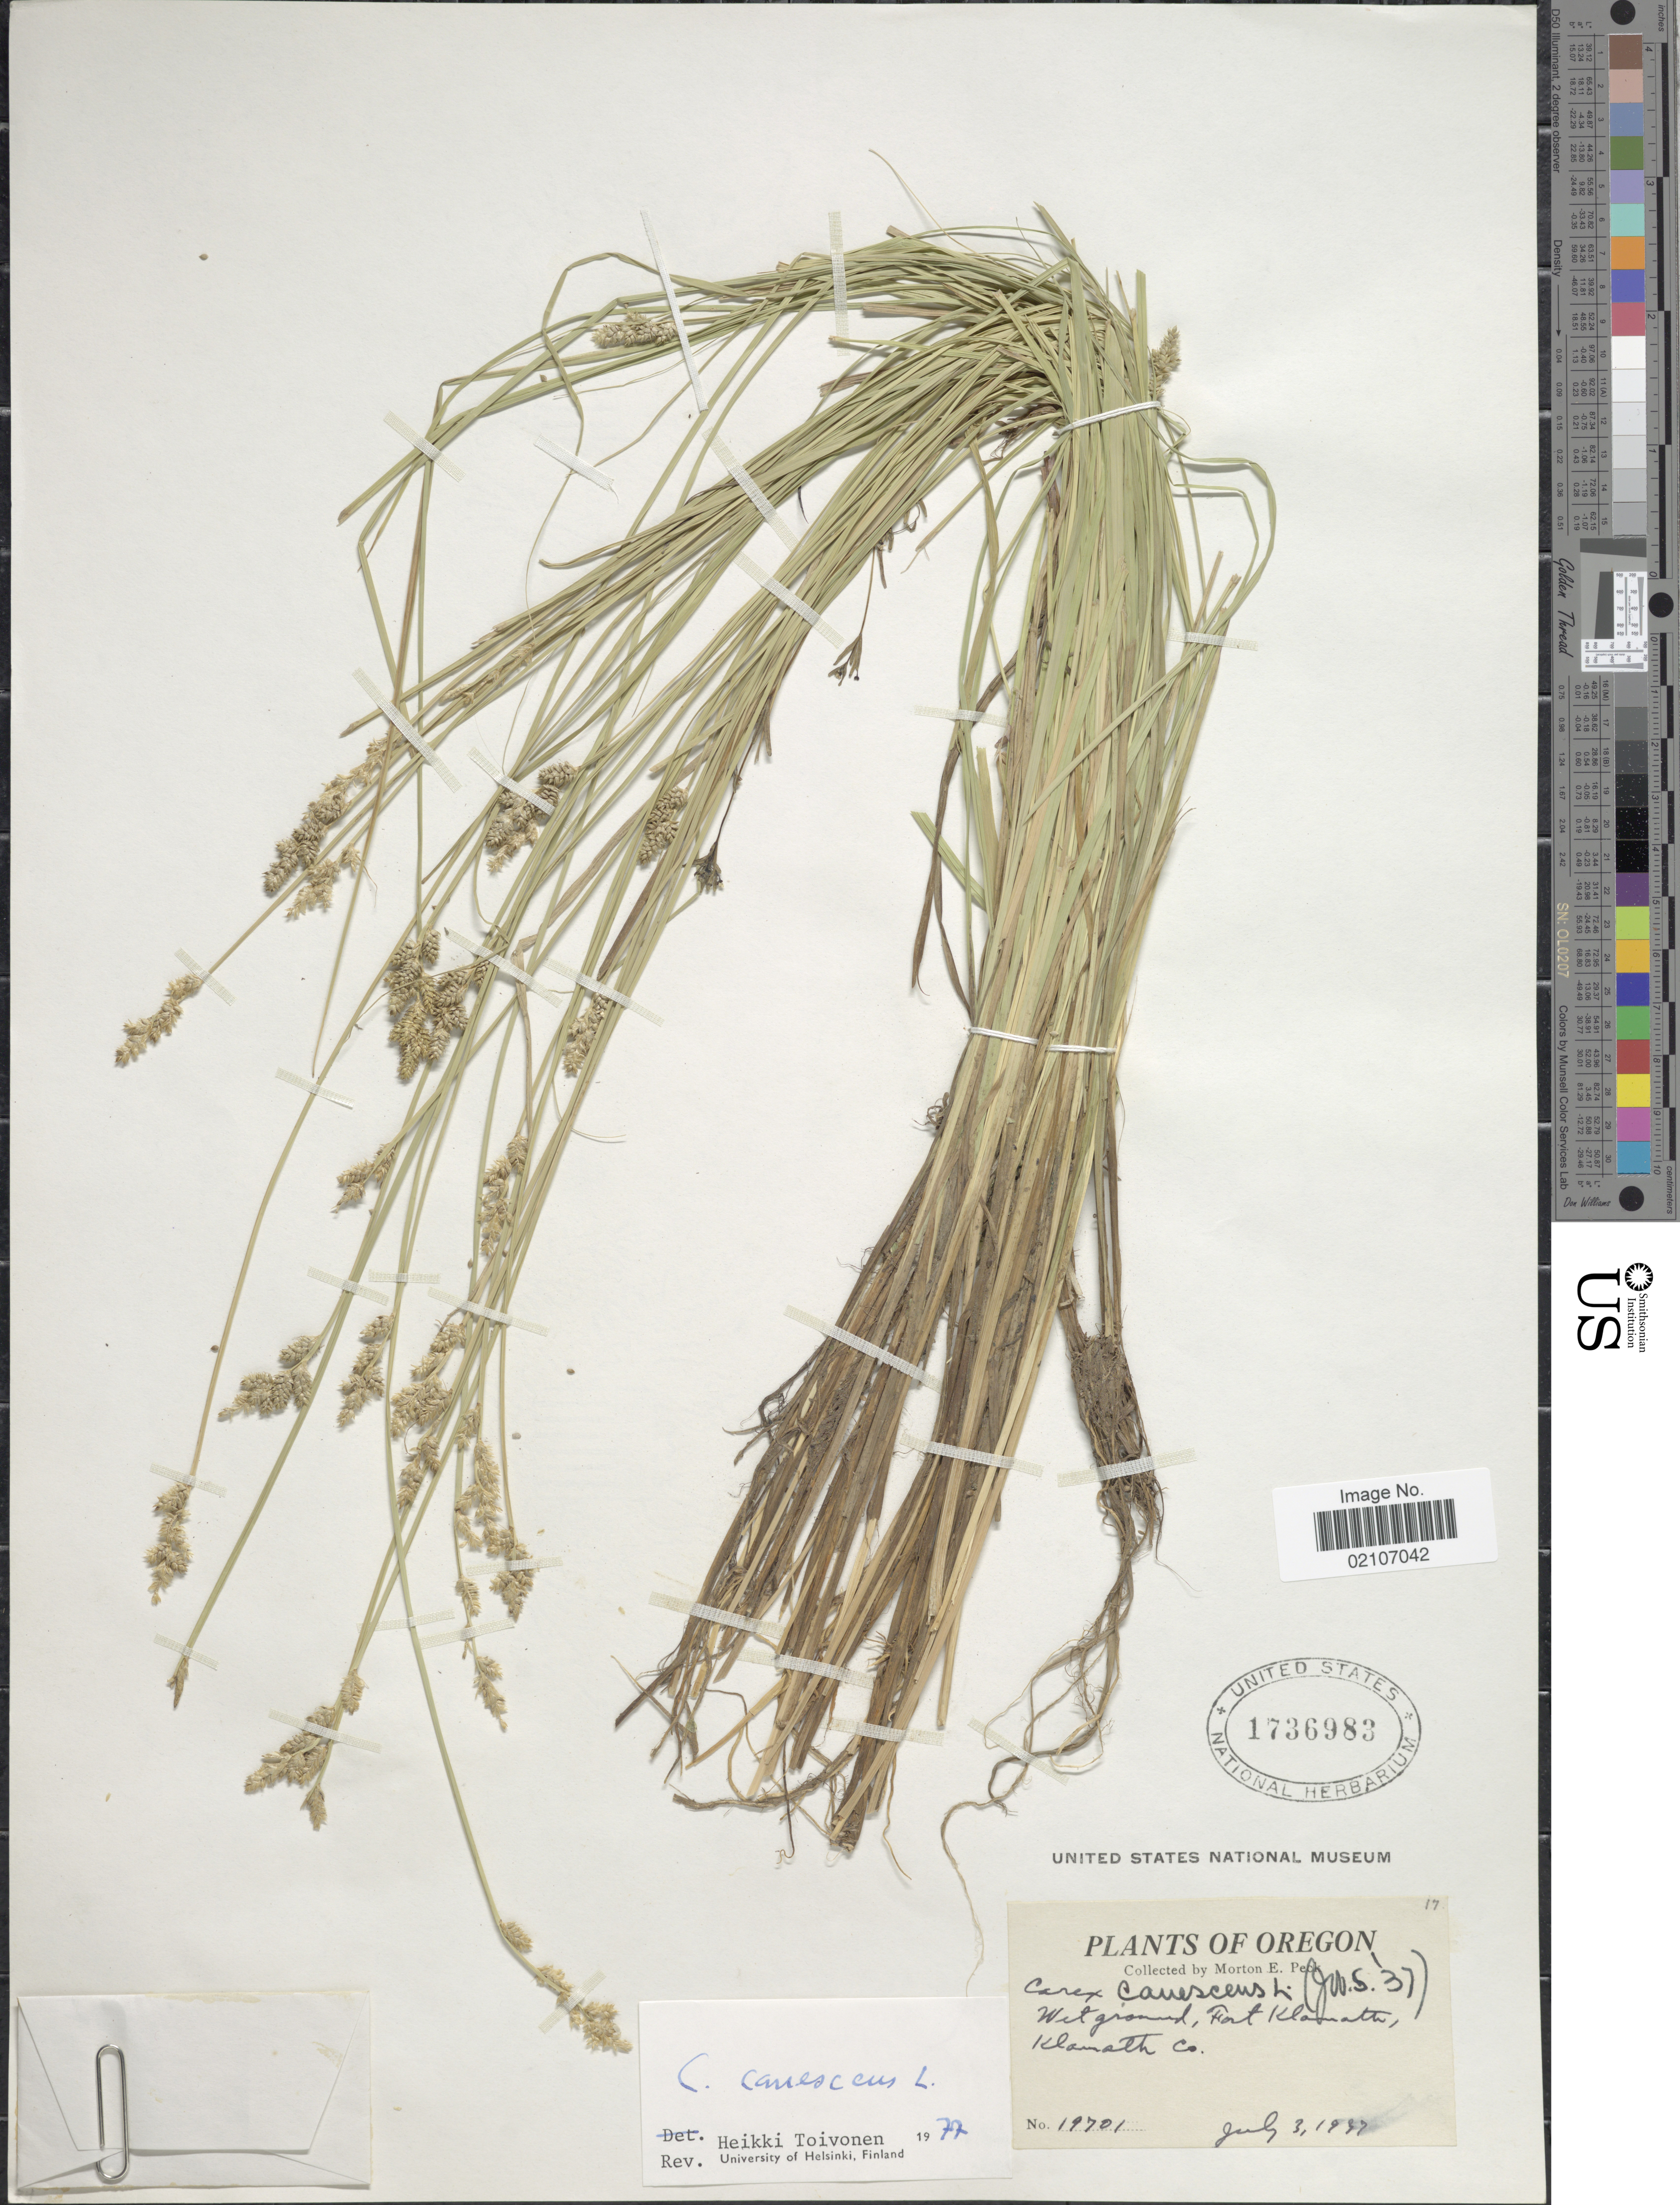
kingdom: Plantae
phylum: Tracheophyta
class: Liliopsida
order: Poales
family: Cyperaceae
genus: Carex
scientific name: Carex canescens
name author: L.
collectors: M. E. Peck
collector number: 19701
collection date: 1937-07-03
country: United States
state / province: Oregon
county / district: Klamath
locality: Wet ground, Fort Klamath, Klamath Co.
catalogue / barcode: US 1736983